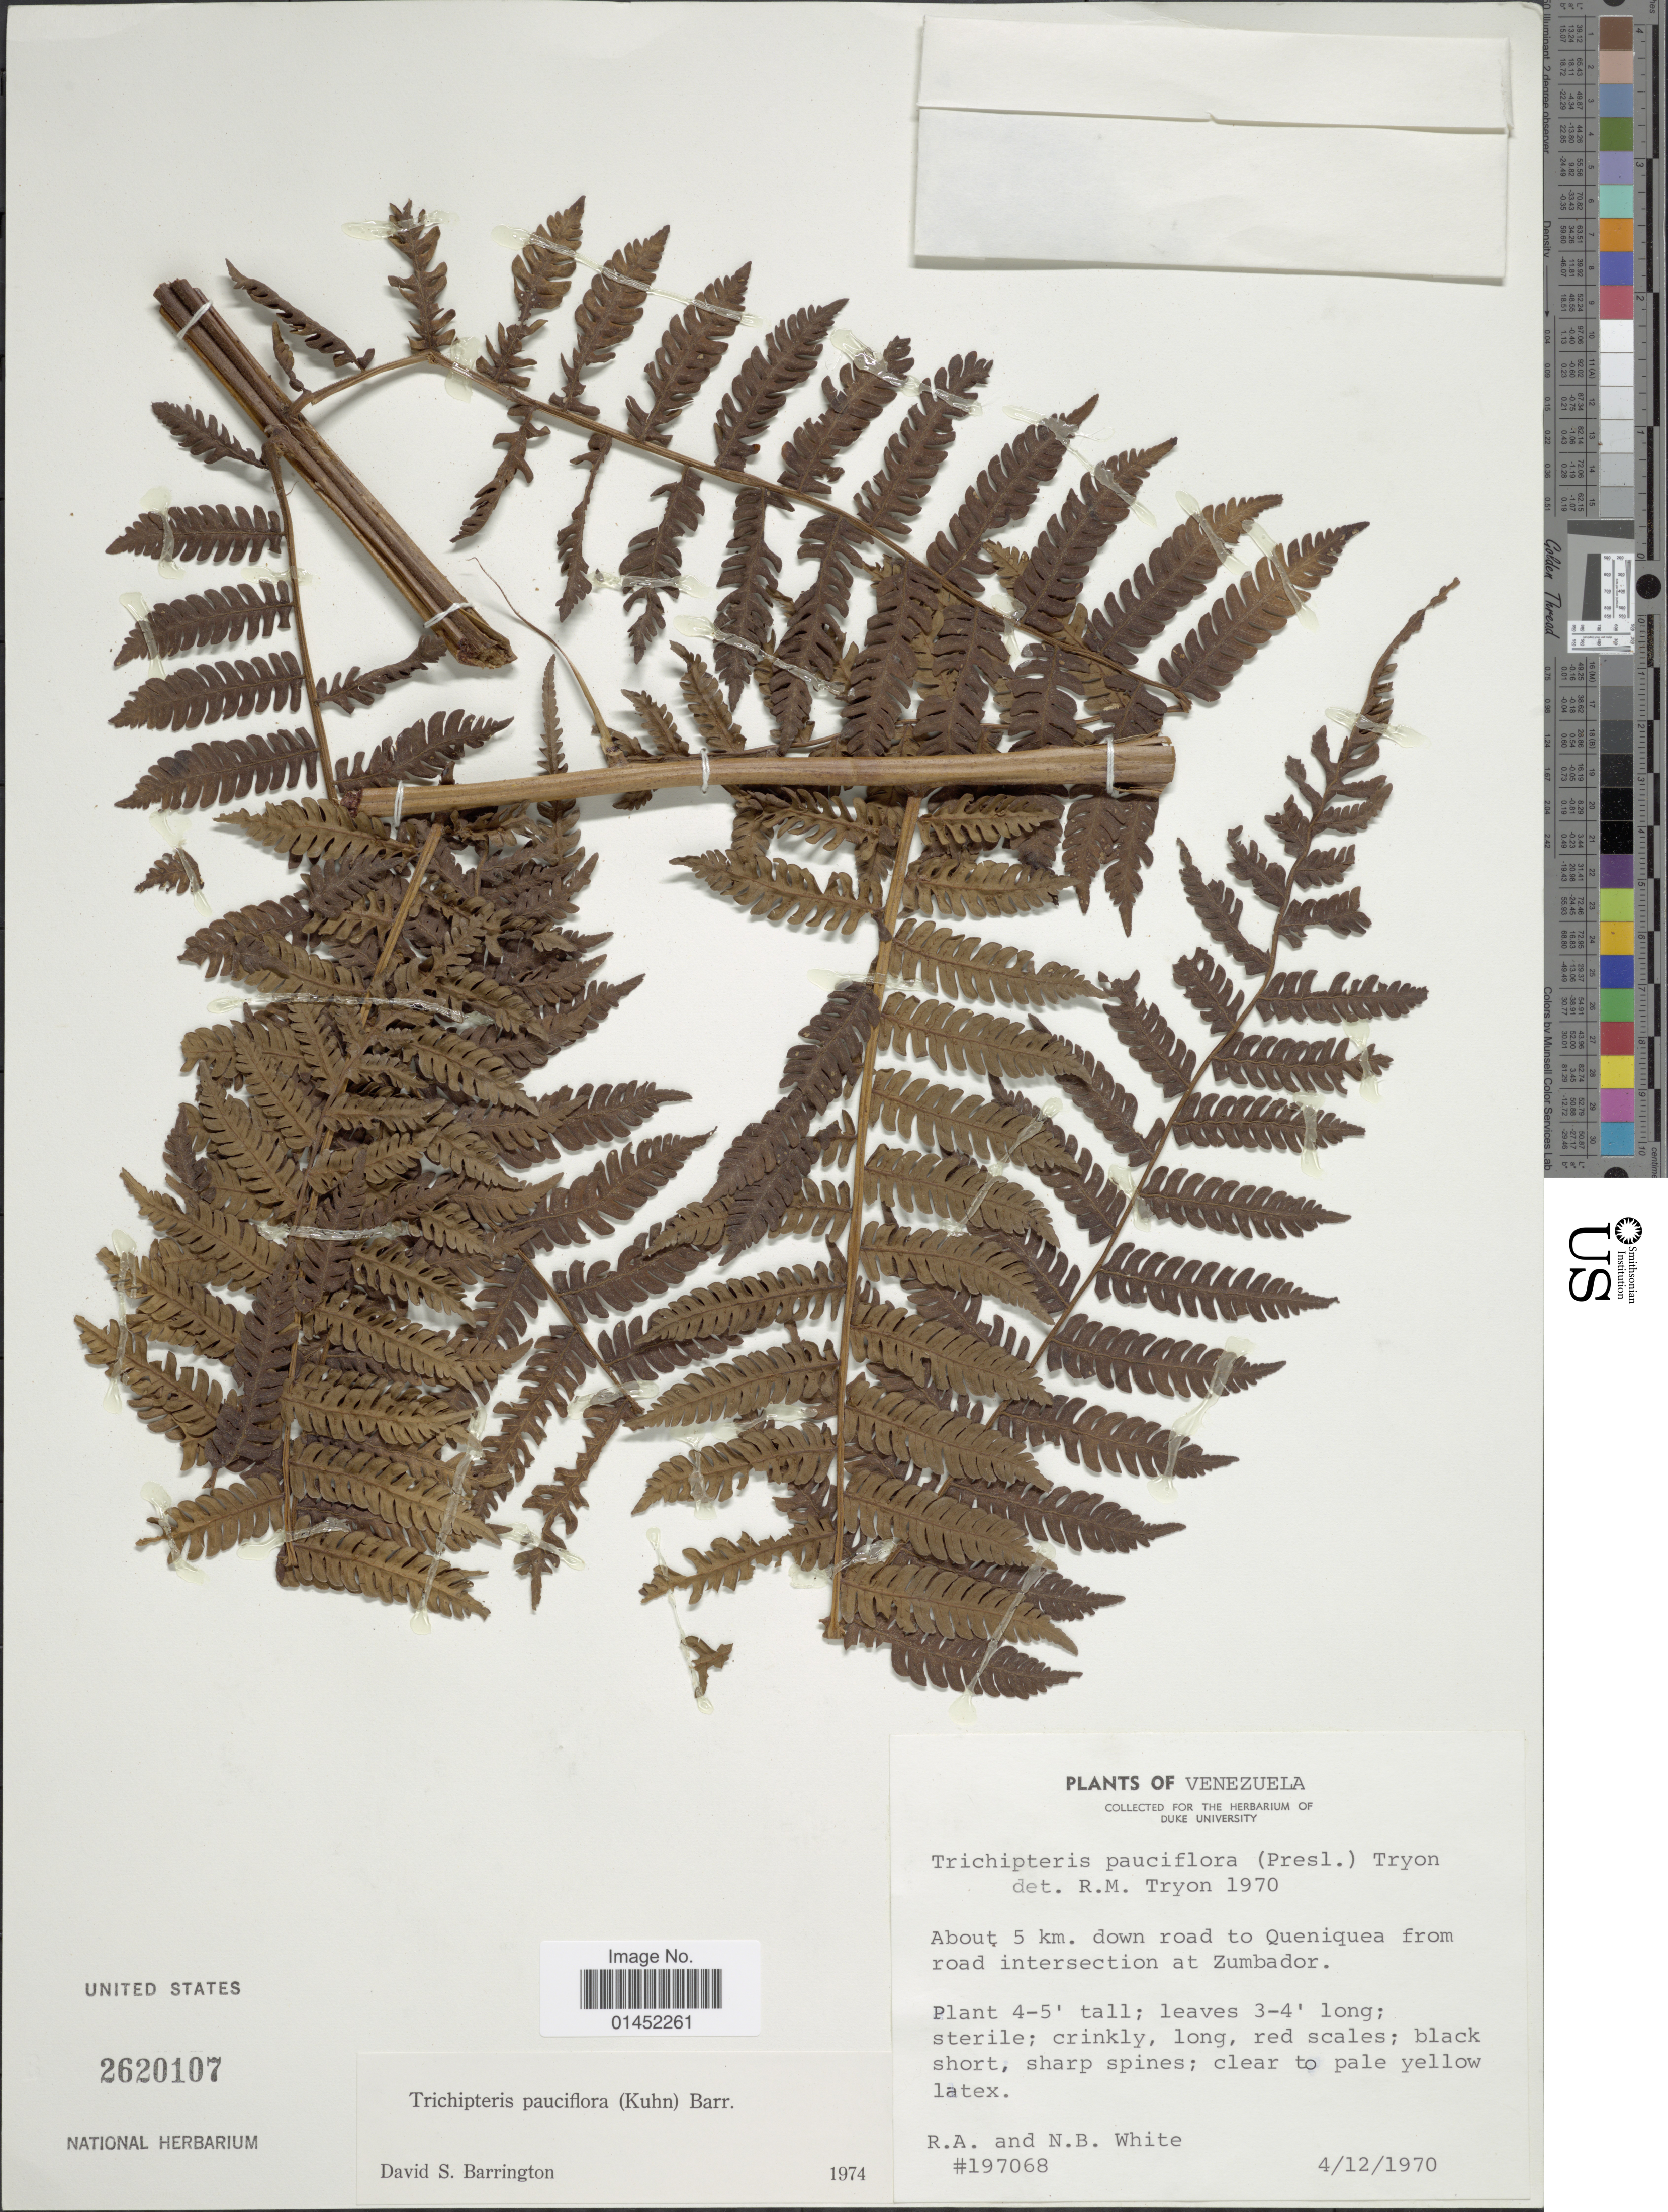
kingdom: Plantae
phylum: Tracheophyta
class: Polypodiopsida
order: Cyatheales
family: Cyatheaceae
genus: Cyathea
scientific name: Cyathea pauciflora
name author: (Kuhn) Lellinger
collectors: R. A. White & N. White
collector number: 197068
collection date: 1970-04-12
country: Venezuela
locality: About 5 km. down road to Queniquea fom road intersection at Zumbador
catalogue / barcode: US 2620107